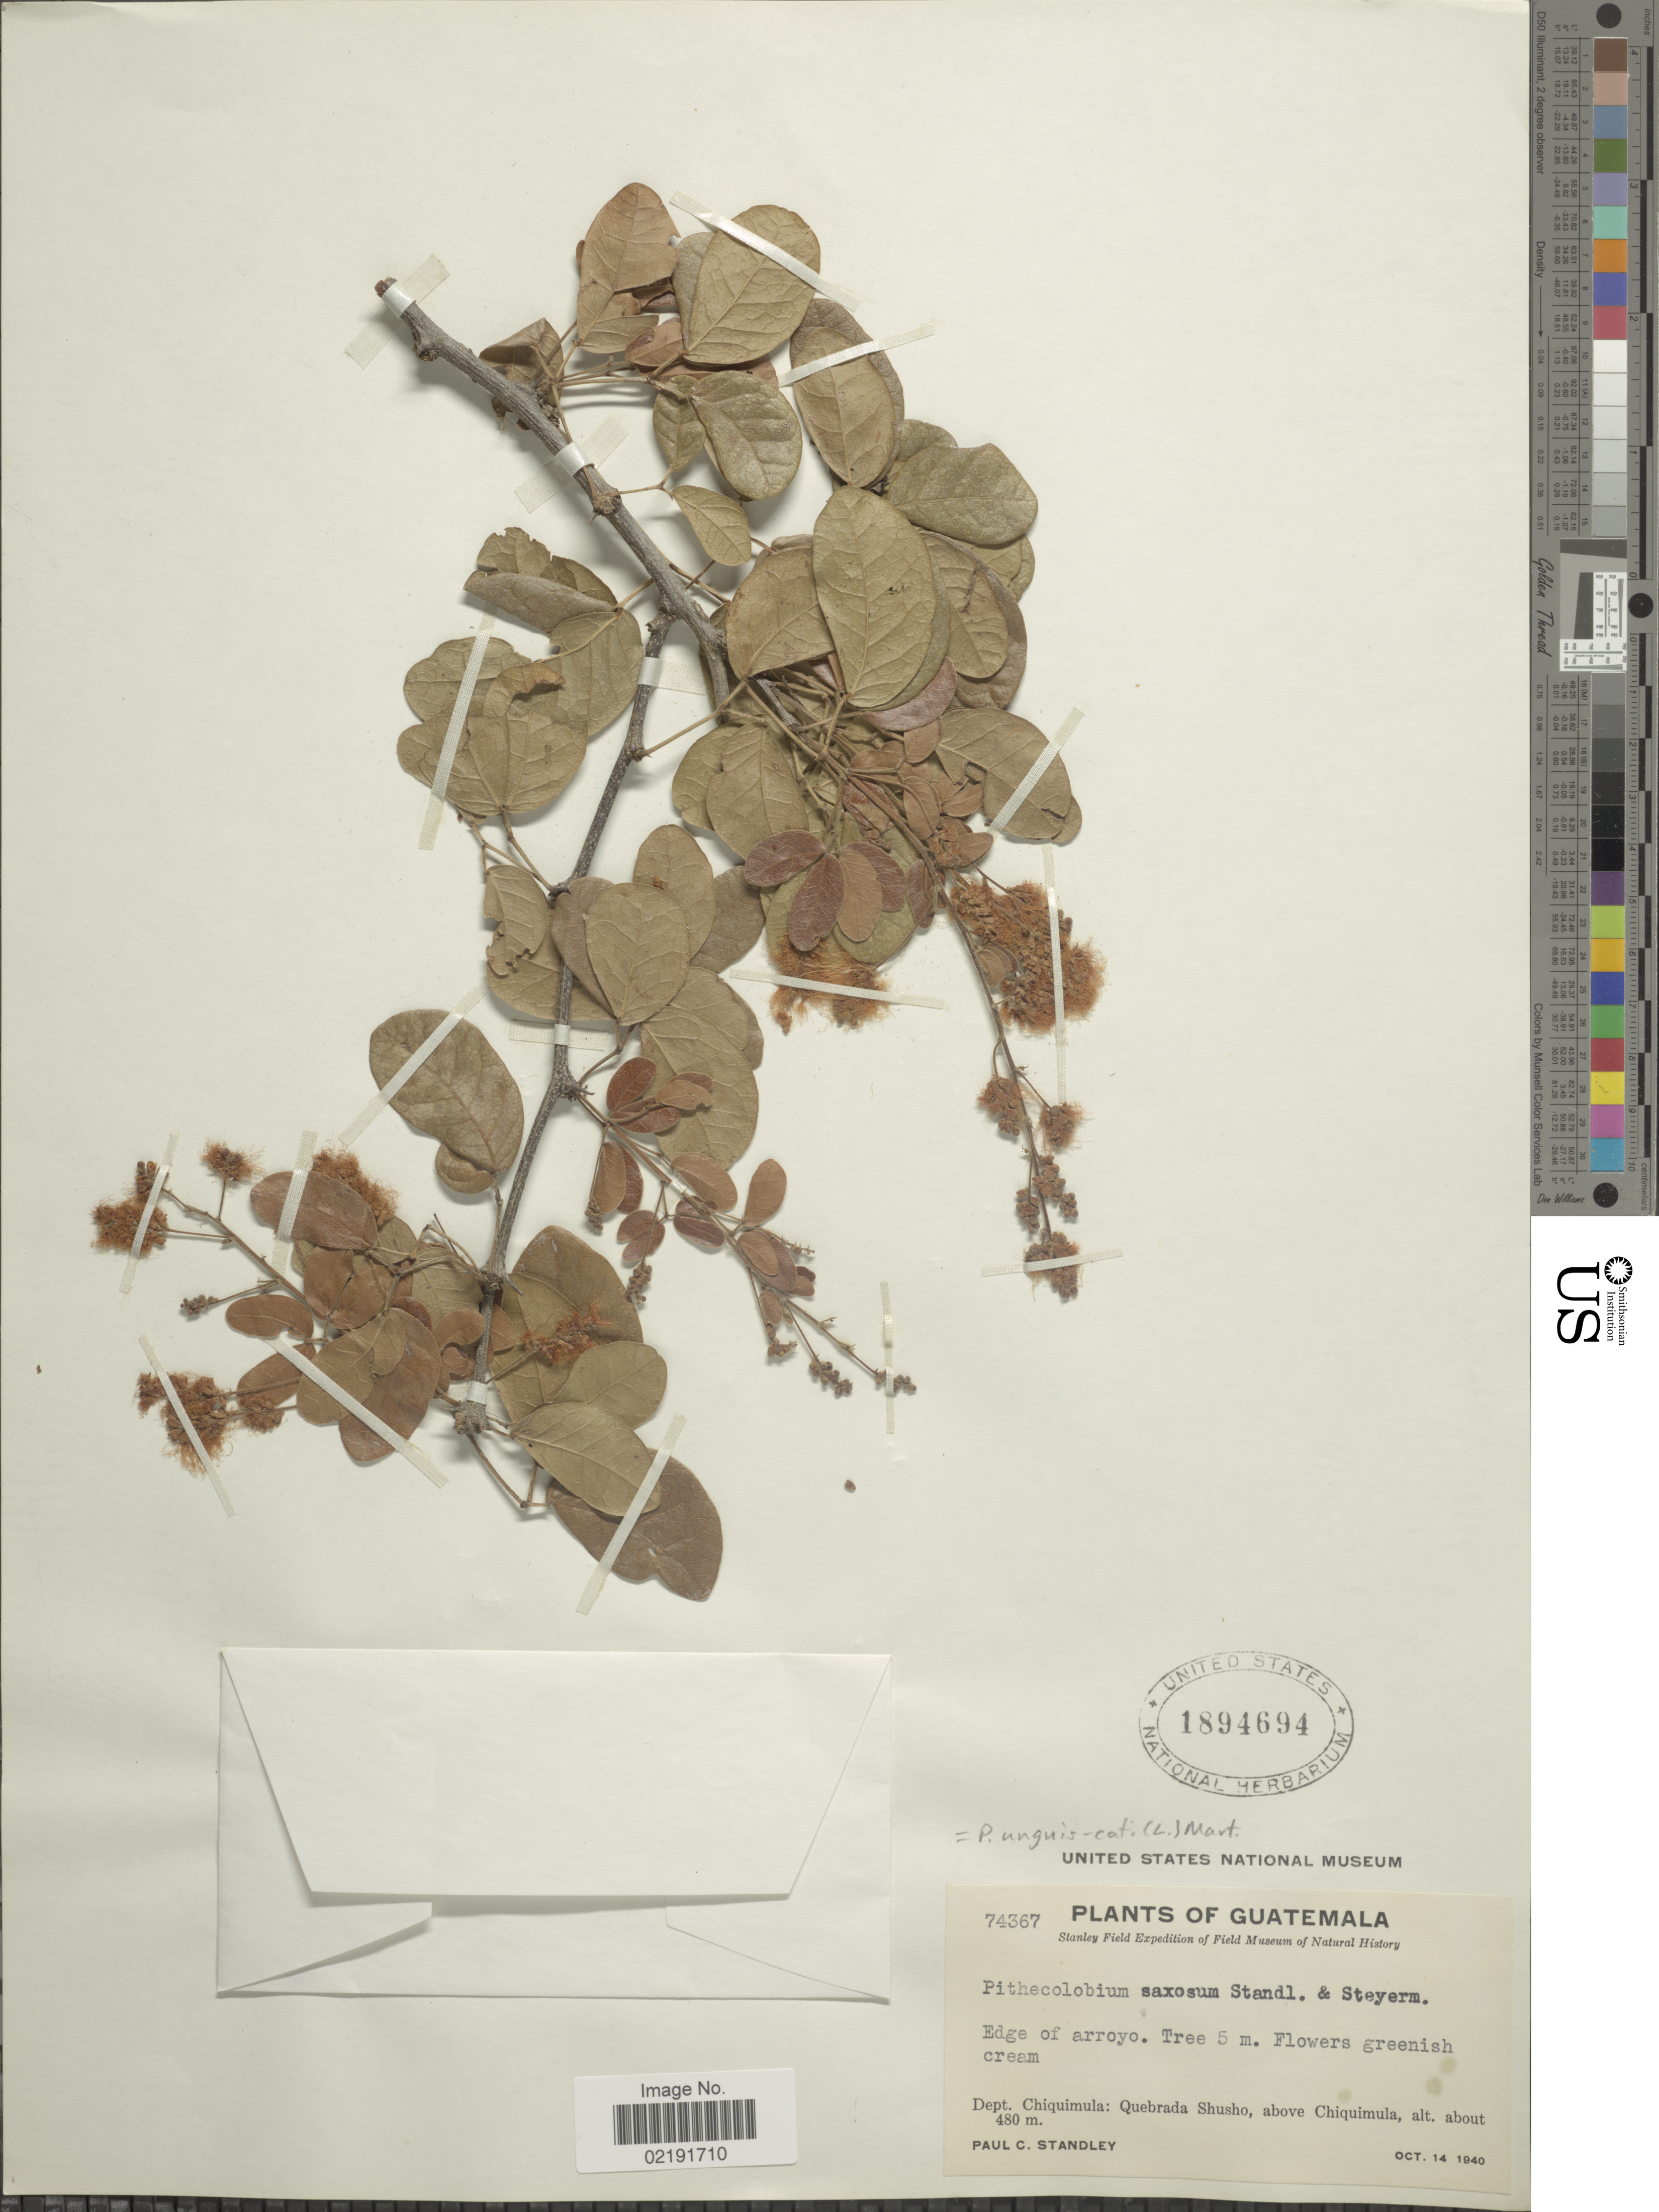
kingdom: Plantae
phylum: Tracheophyta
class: Magnoliopsida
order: Fabales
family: Fabaceae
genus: Pithecellobium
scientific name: Pithecellobium unguis-cati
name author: (L.) Benth.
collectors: P. C. Standley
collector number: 74367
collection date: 1940-10-14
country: Guatemala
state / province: Chiquimula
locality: Edge of arroyo. Dept. Chiquimula: Quebrada Shusho, above Chiquimula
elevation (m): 480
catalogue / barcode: US 1894694